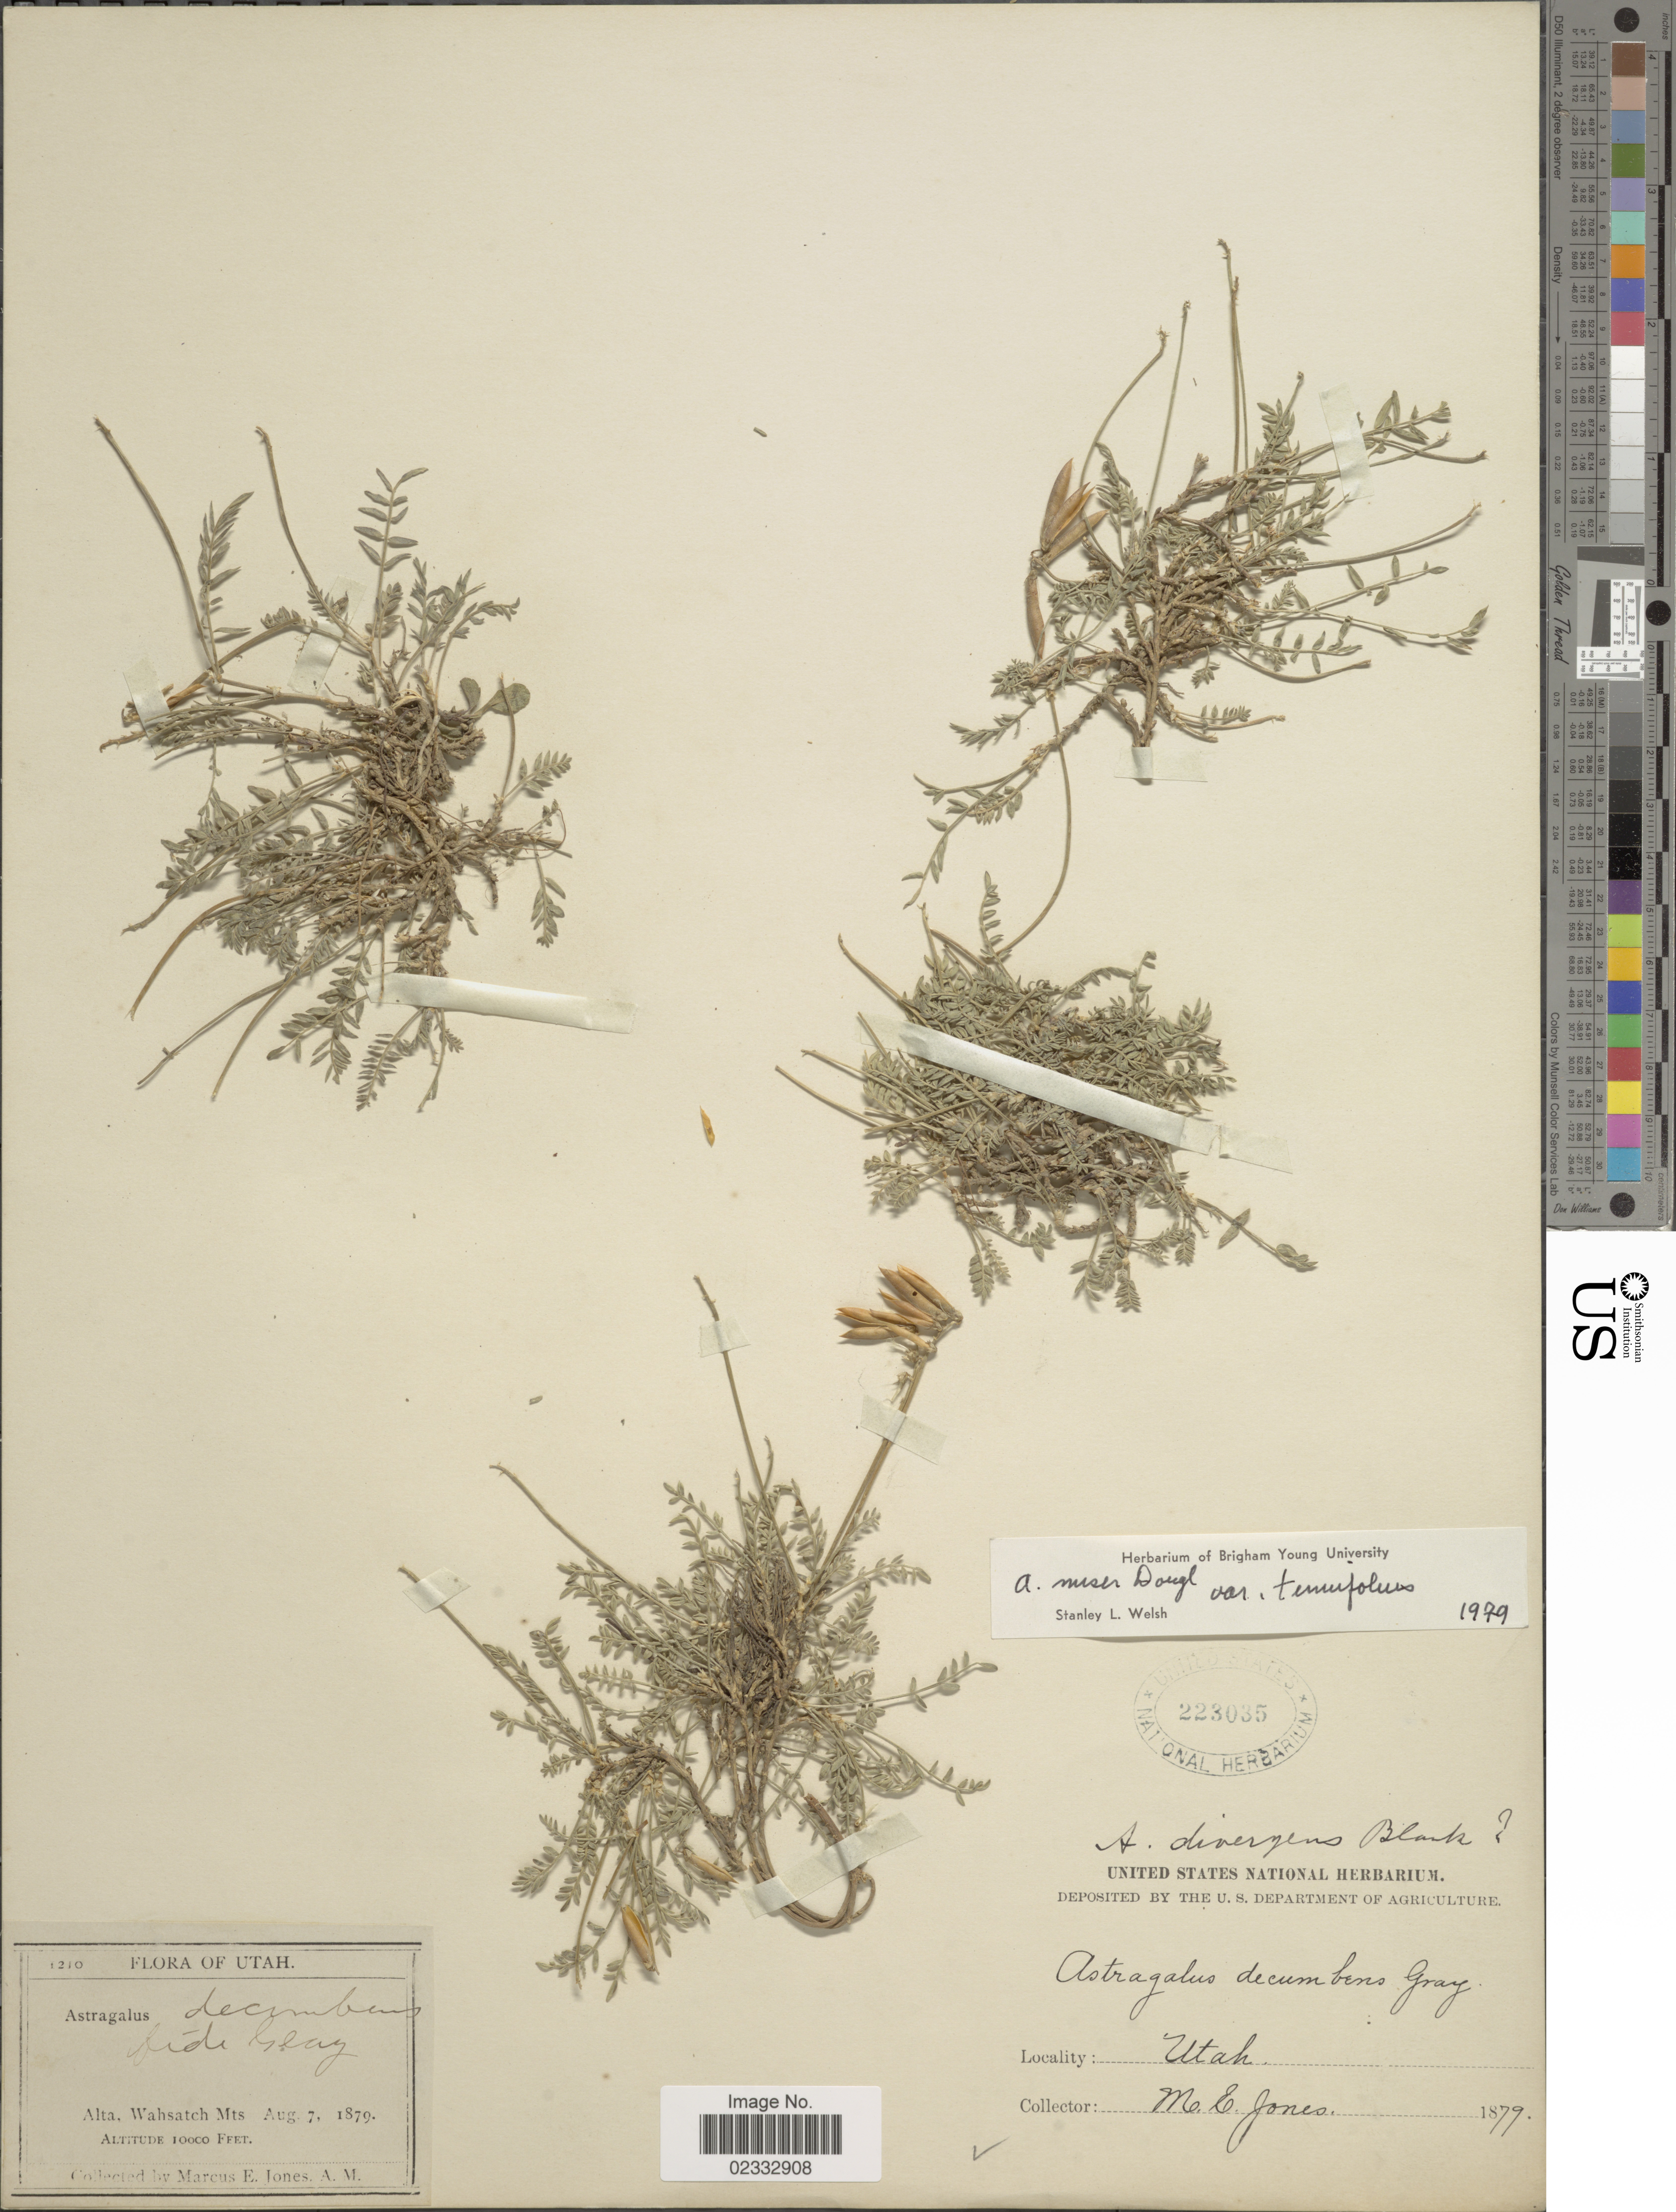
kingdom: Plantae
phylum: Tracheophyta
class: Magnoliopsida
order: Fabales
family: Fabaceae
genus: Astragalus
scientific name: Astragalus miser var. tenuifolius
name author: (Nutt.) Barneby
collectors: M. E. Jones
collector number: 1210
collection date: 1879-08-07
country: United States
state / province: Utah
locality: Alta Wahsatch Mts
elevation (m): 3048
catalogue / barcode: US 223035